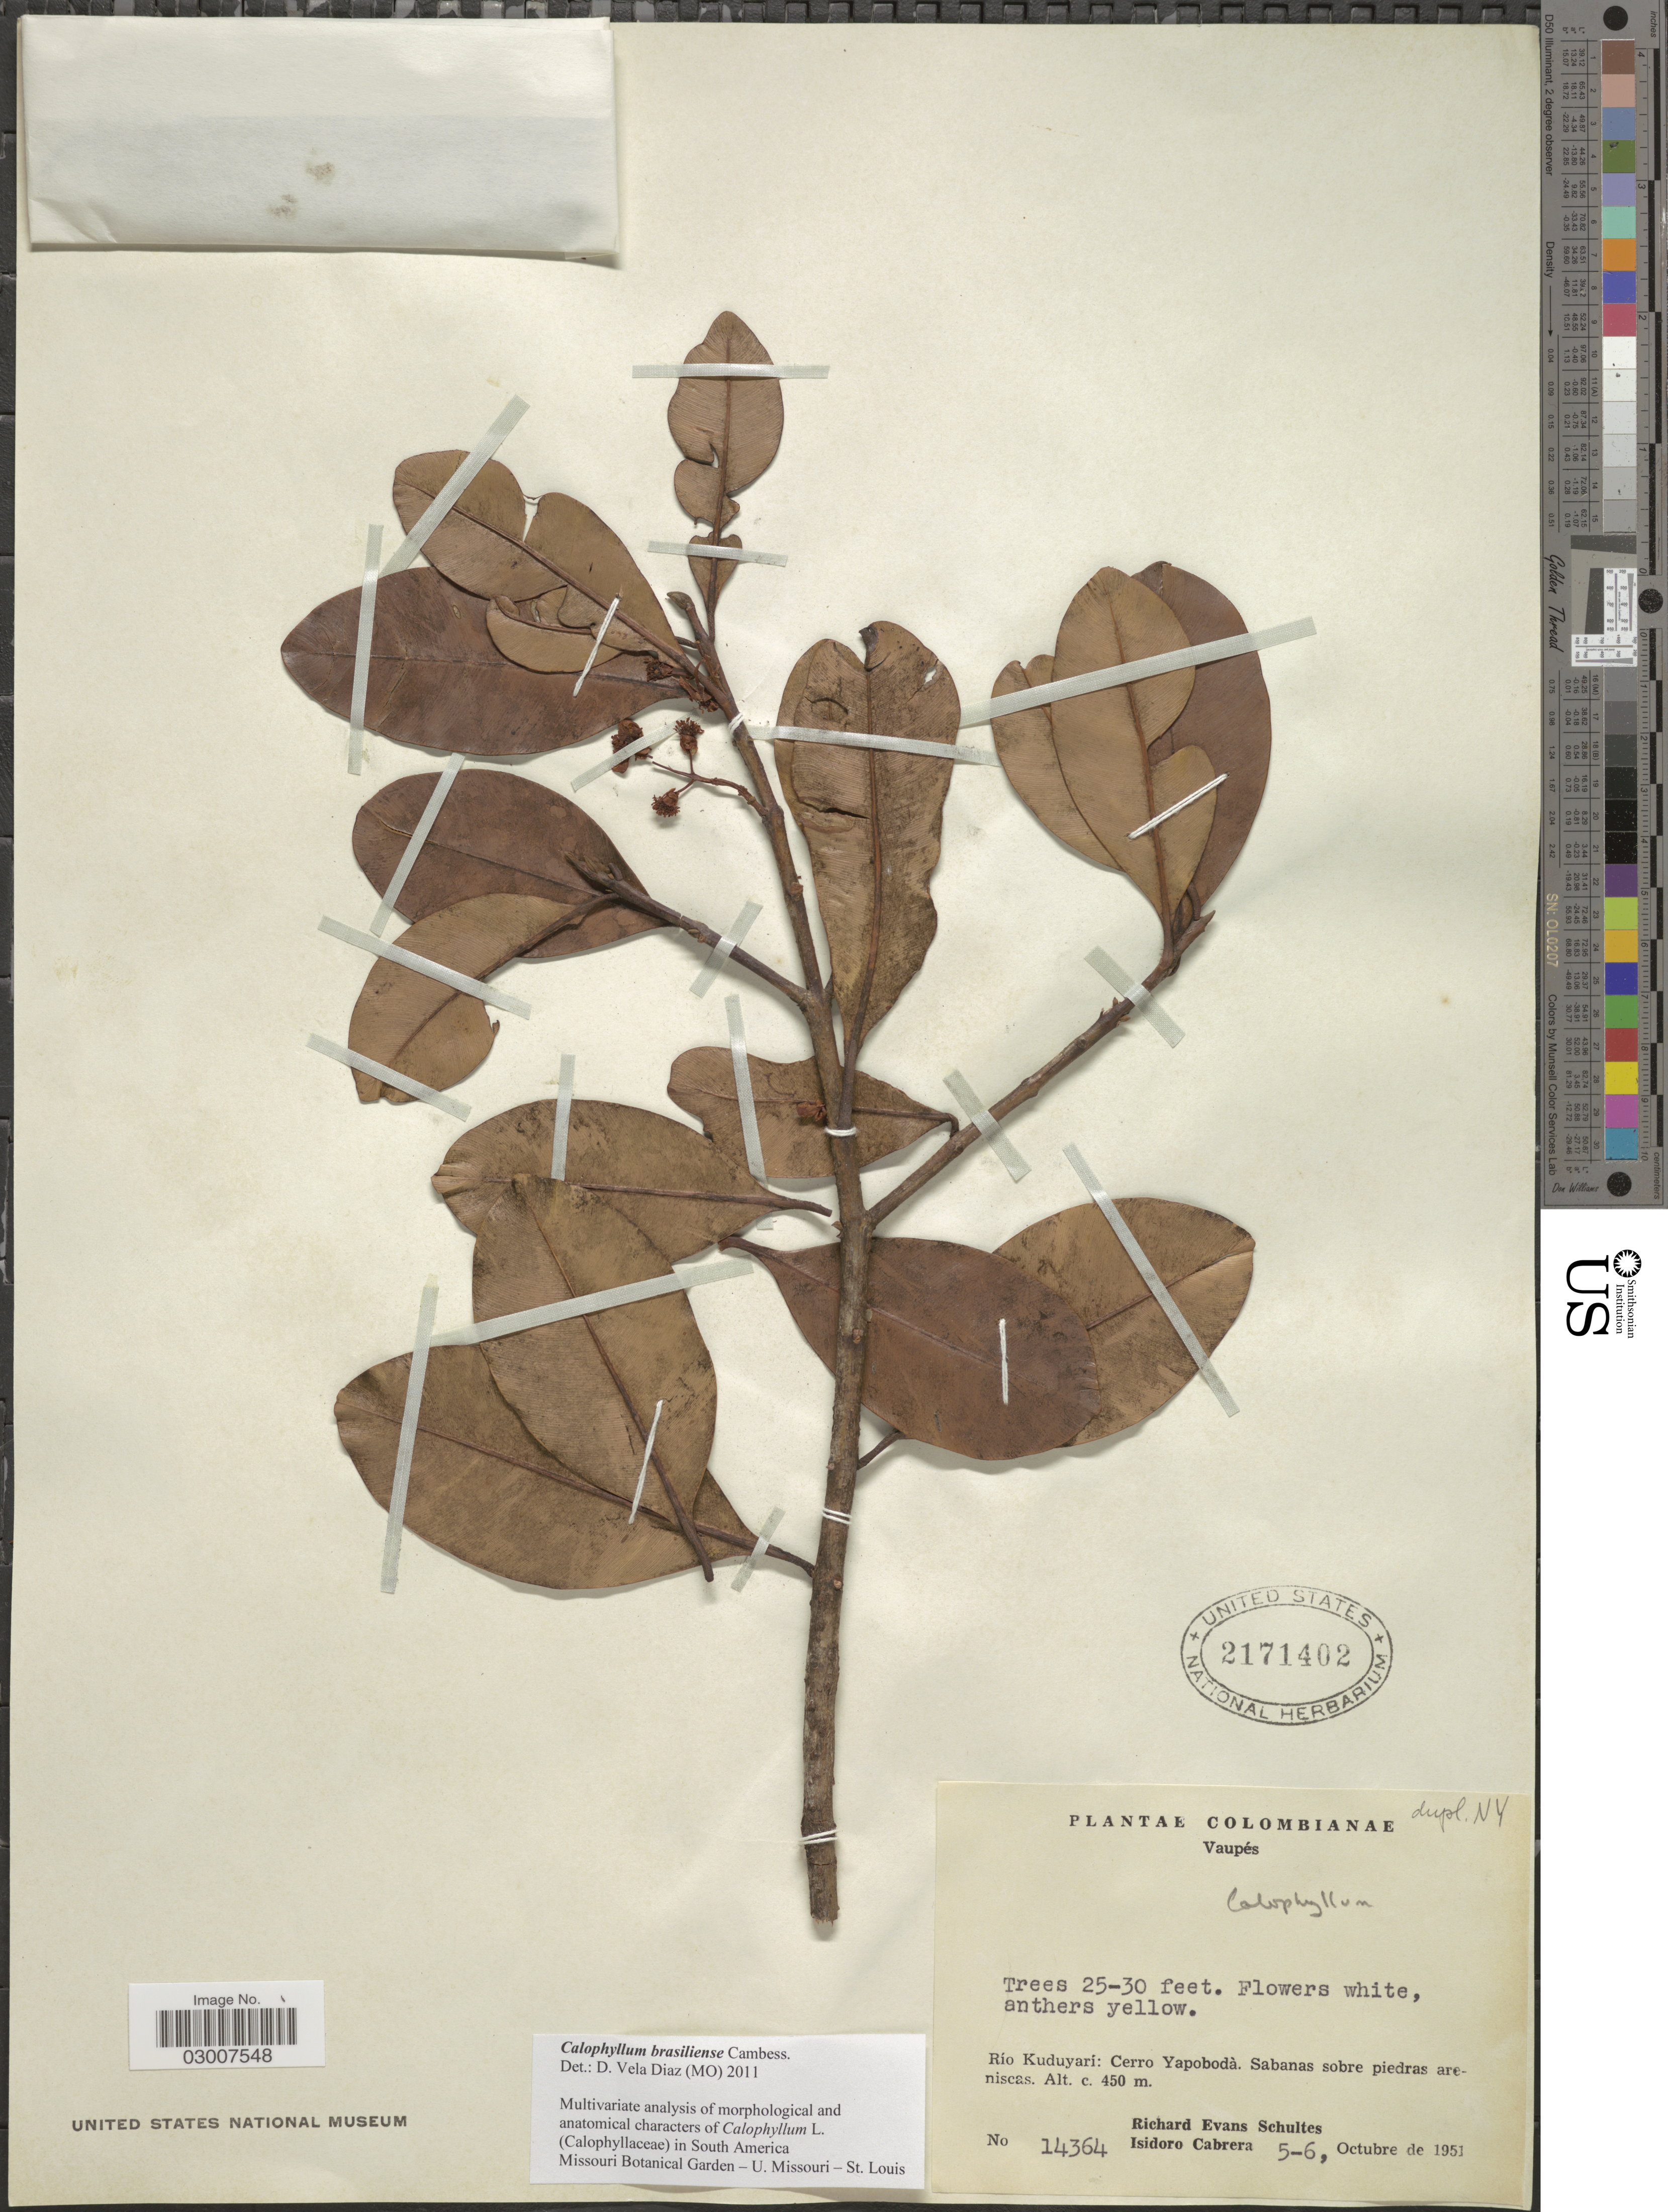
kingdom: Plantae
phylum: Tracheophyta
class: Magnoliopsida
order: Malpighiales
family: Calophyllaceae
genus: Calophyllum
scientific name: Calophyllum brasiliense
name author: Cambess.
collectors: R. E. Schultes & I. Cabrera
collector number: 14364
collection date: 1951-10-05/1951-10-06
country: Colombia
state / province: Vaupés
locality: Río Kuduyari: Cerro Yapobodà.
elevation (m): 450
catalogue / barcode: US 2171402